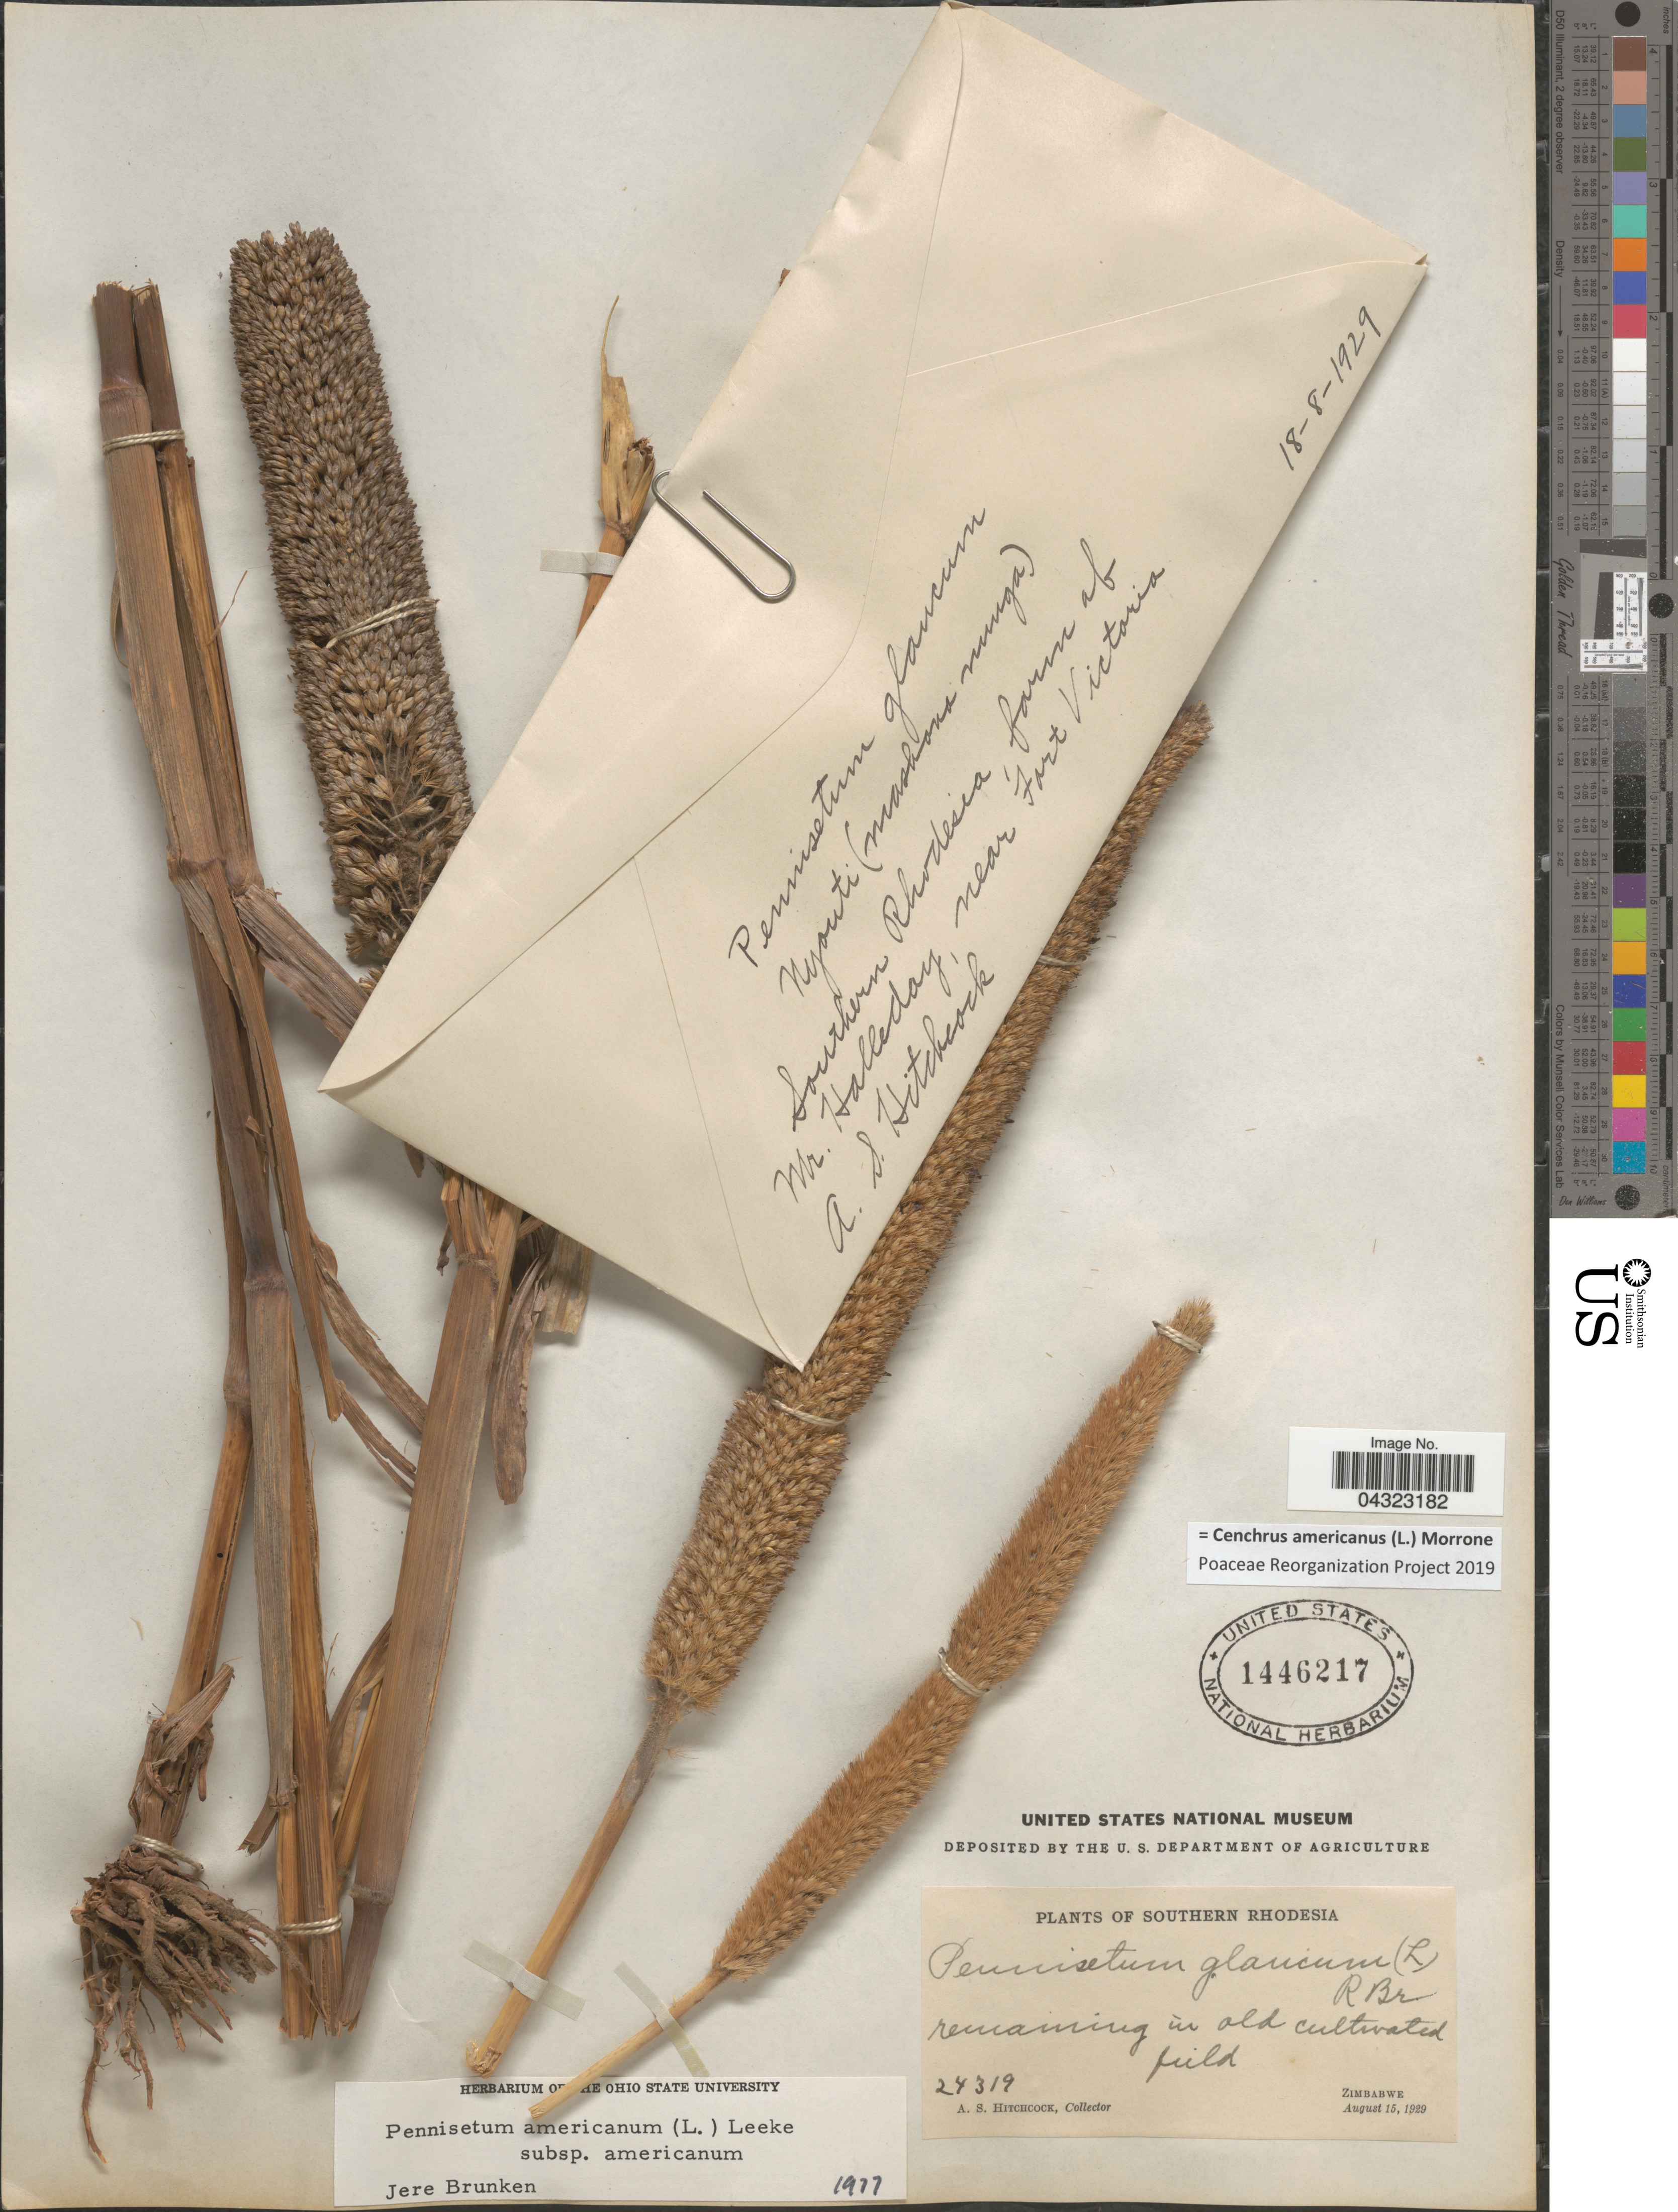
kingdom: Plantae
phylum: Tracheophyta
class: Liliopsida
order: Poales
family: Poaceae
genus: Cenchrus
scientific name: Cenchrus americanus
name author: (L.) Morrone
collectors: A. S. Hitchcock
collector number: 24319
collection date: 1929-08-15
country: Zimbabwe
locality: Southern Rhodesia. Remaining in old cultivated field.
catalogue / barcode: US 1446217